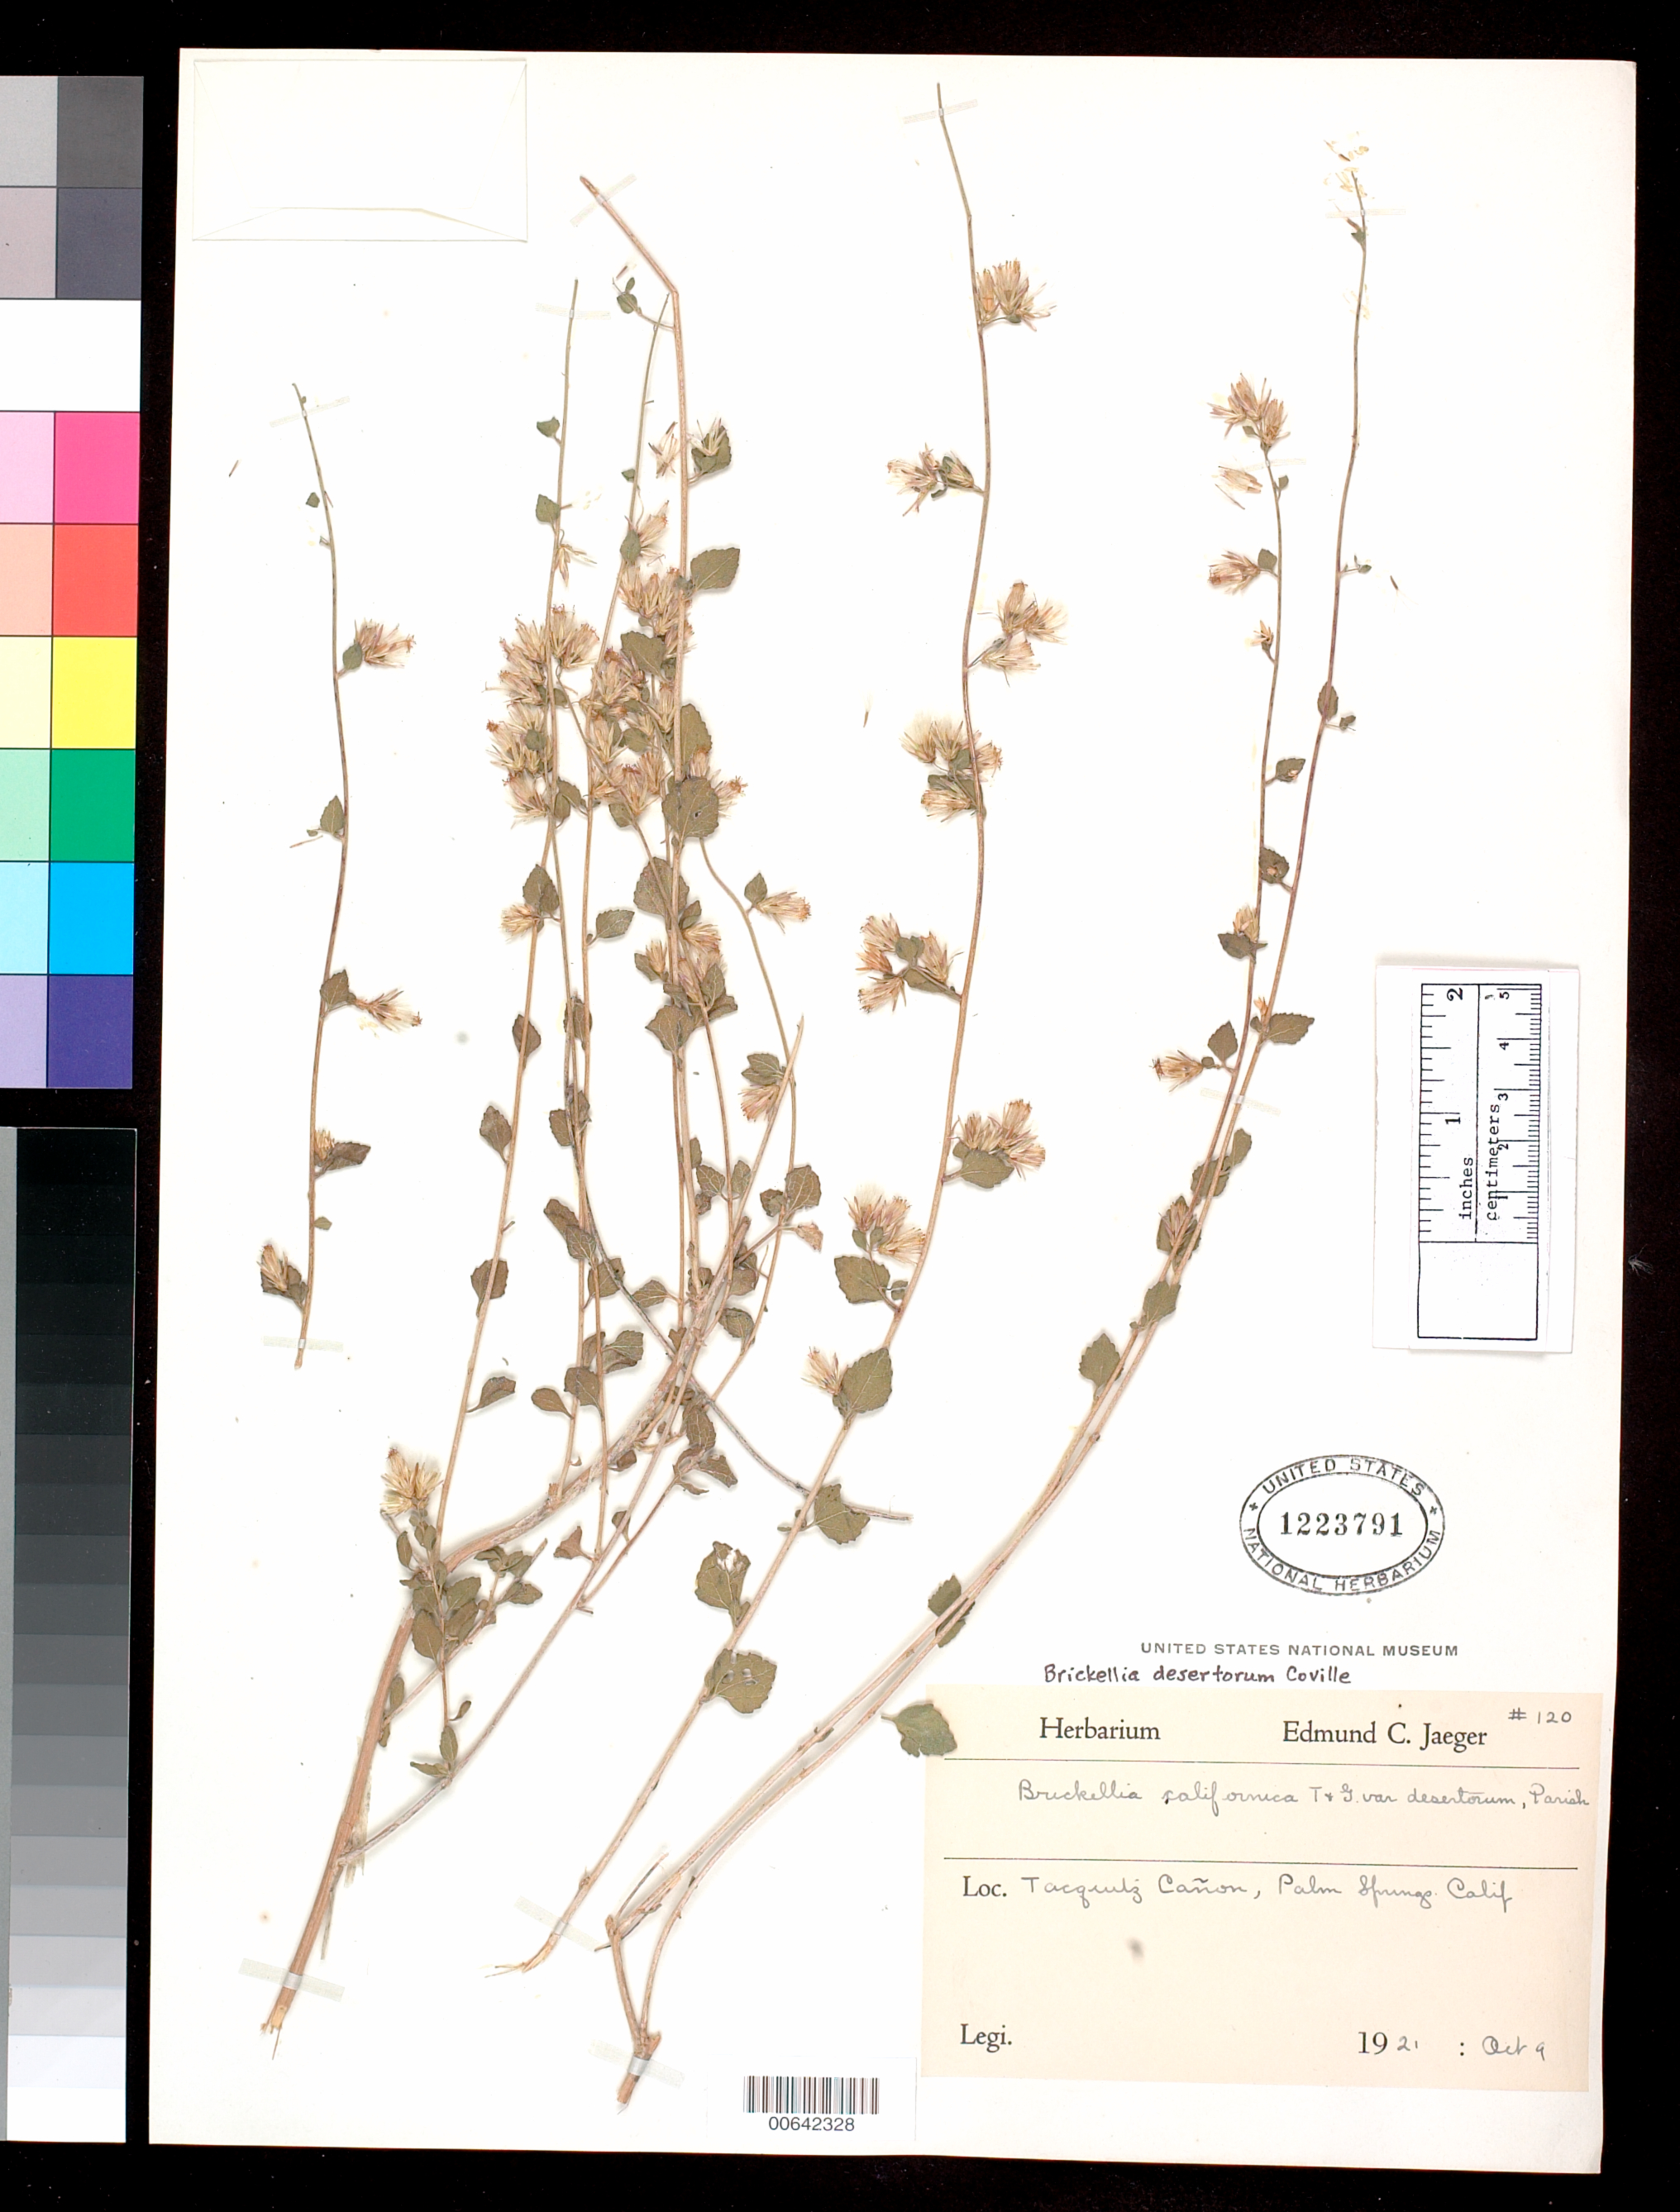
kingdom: Plantae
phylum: Tracheophyta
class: Magnoliopsida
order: Asterales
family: Asteraceae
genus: Brickellia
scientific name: Brickellia californica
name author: (Torr. & A. Gray) A. Gray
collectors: E. Jaeger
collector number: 120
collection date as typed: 09 Oct 1921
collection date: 1921-10-09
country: United States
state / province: California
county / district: Riverside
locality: Tahquitz Cañon, Palm Springs.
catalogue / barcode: US 1223791